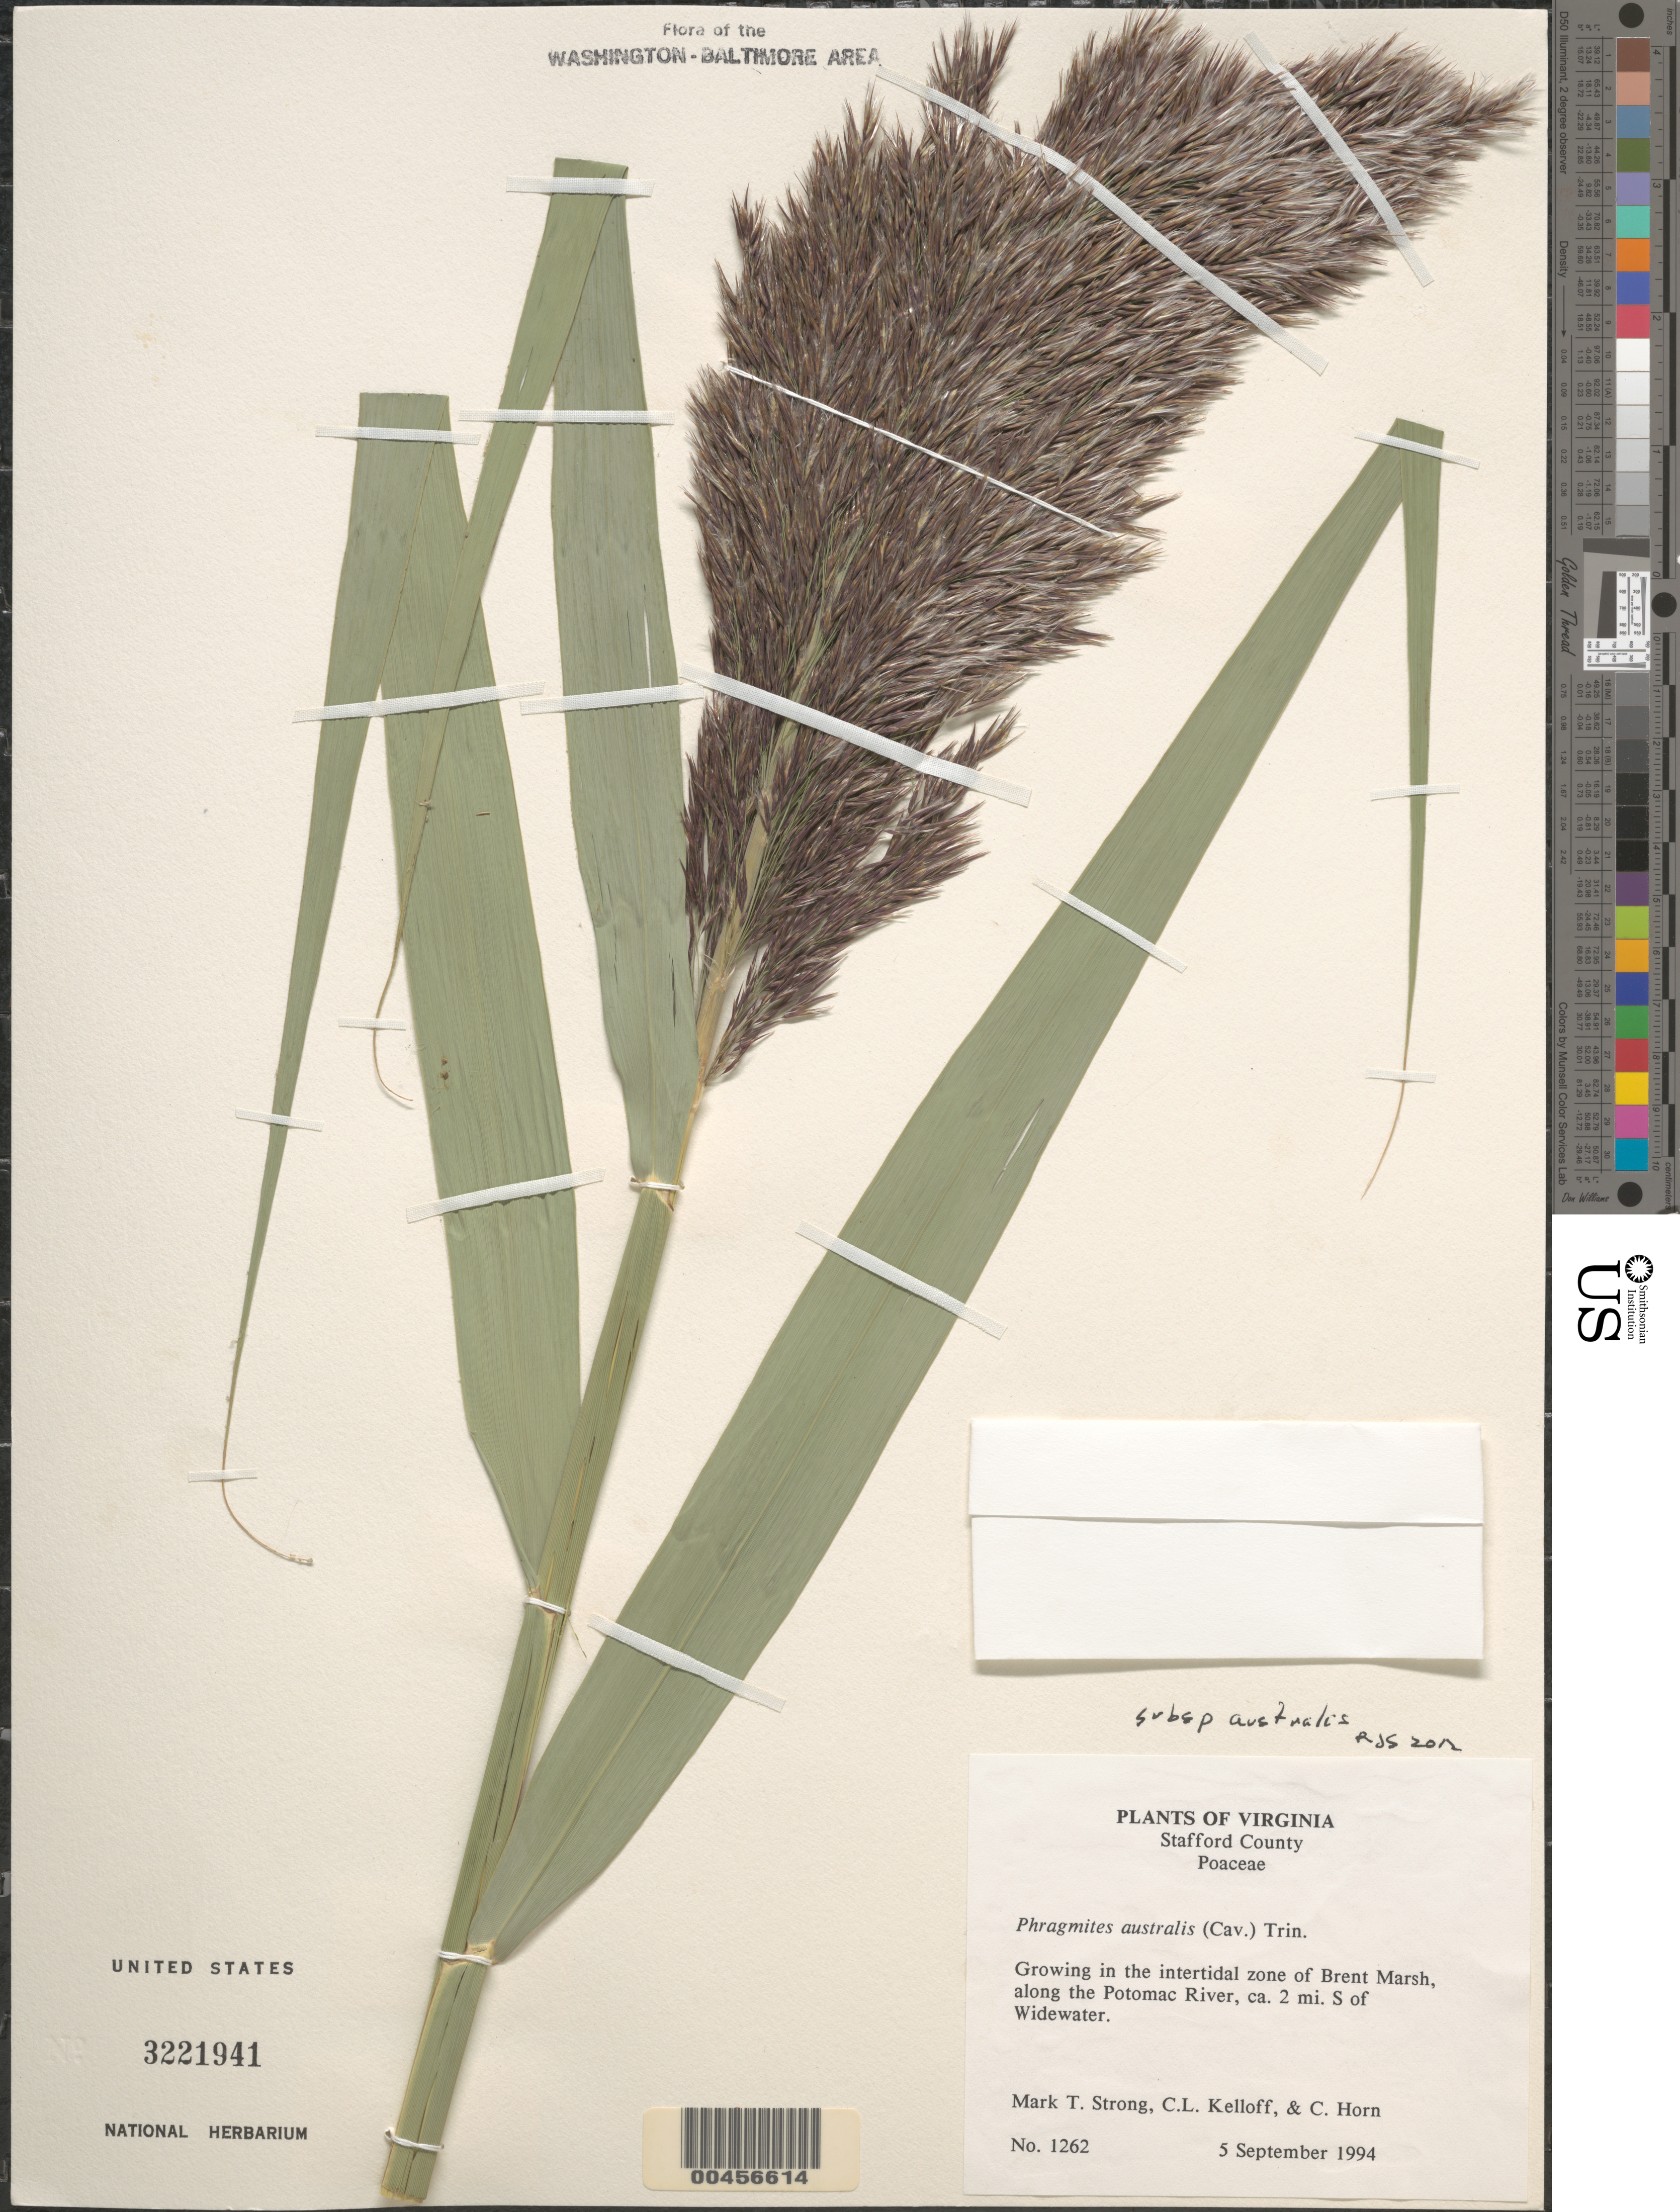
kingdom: Plantae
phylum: Tracheophyta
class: Liliopsida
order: Poales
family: Poaceae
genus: Phragmites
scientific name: Phragmites australis subsp. australis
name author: (Cav.) Trin. ex Steud.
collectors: M. T. Strong, C. L. Kelloff & C. Horn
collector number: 1262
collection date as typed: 05 Sep 1994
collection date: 1994-09-05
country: United States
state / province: Virginia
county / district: Stafford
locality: Brent Marsh along the Potomac River, S of Widewater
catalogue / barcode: US 3221941